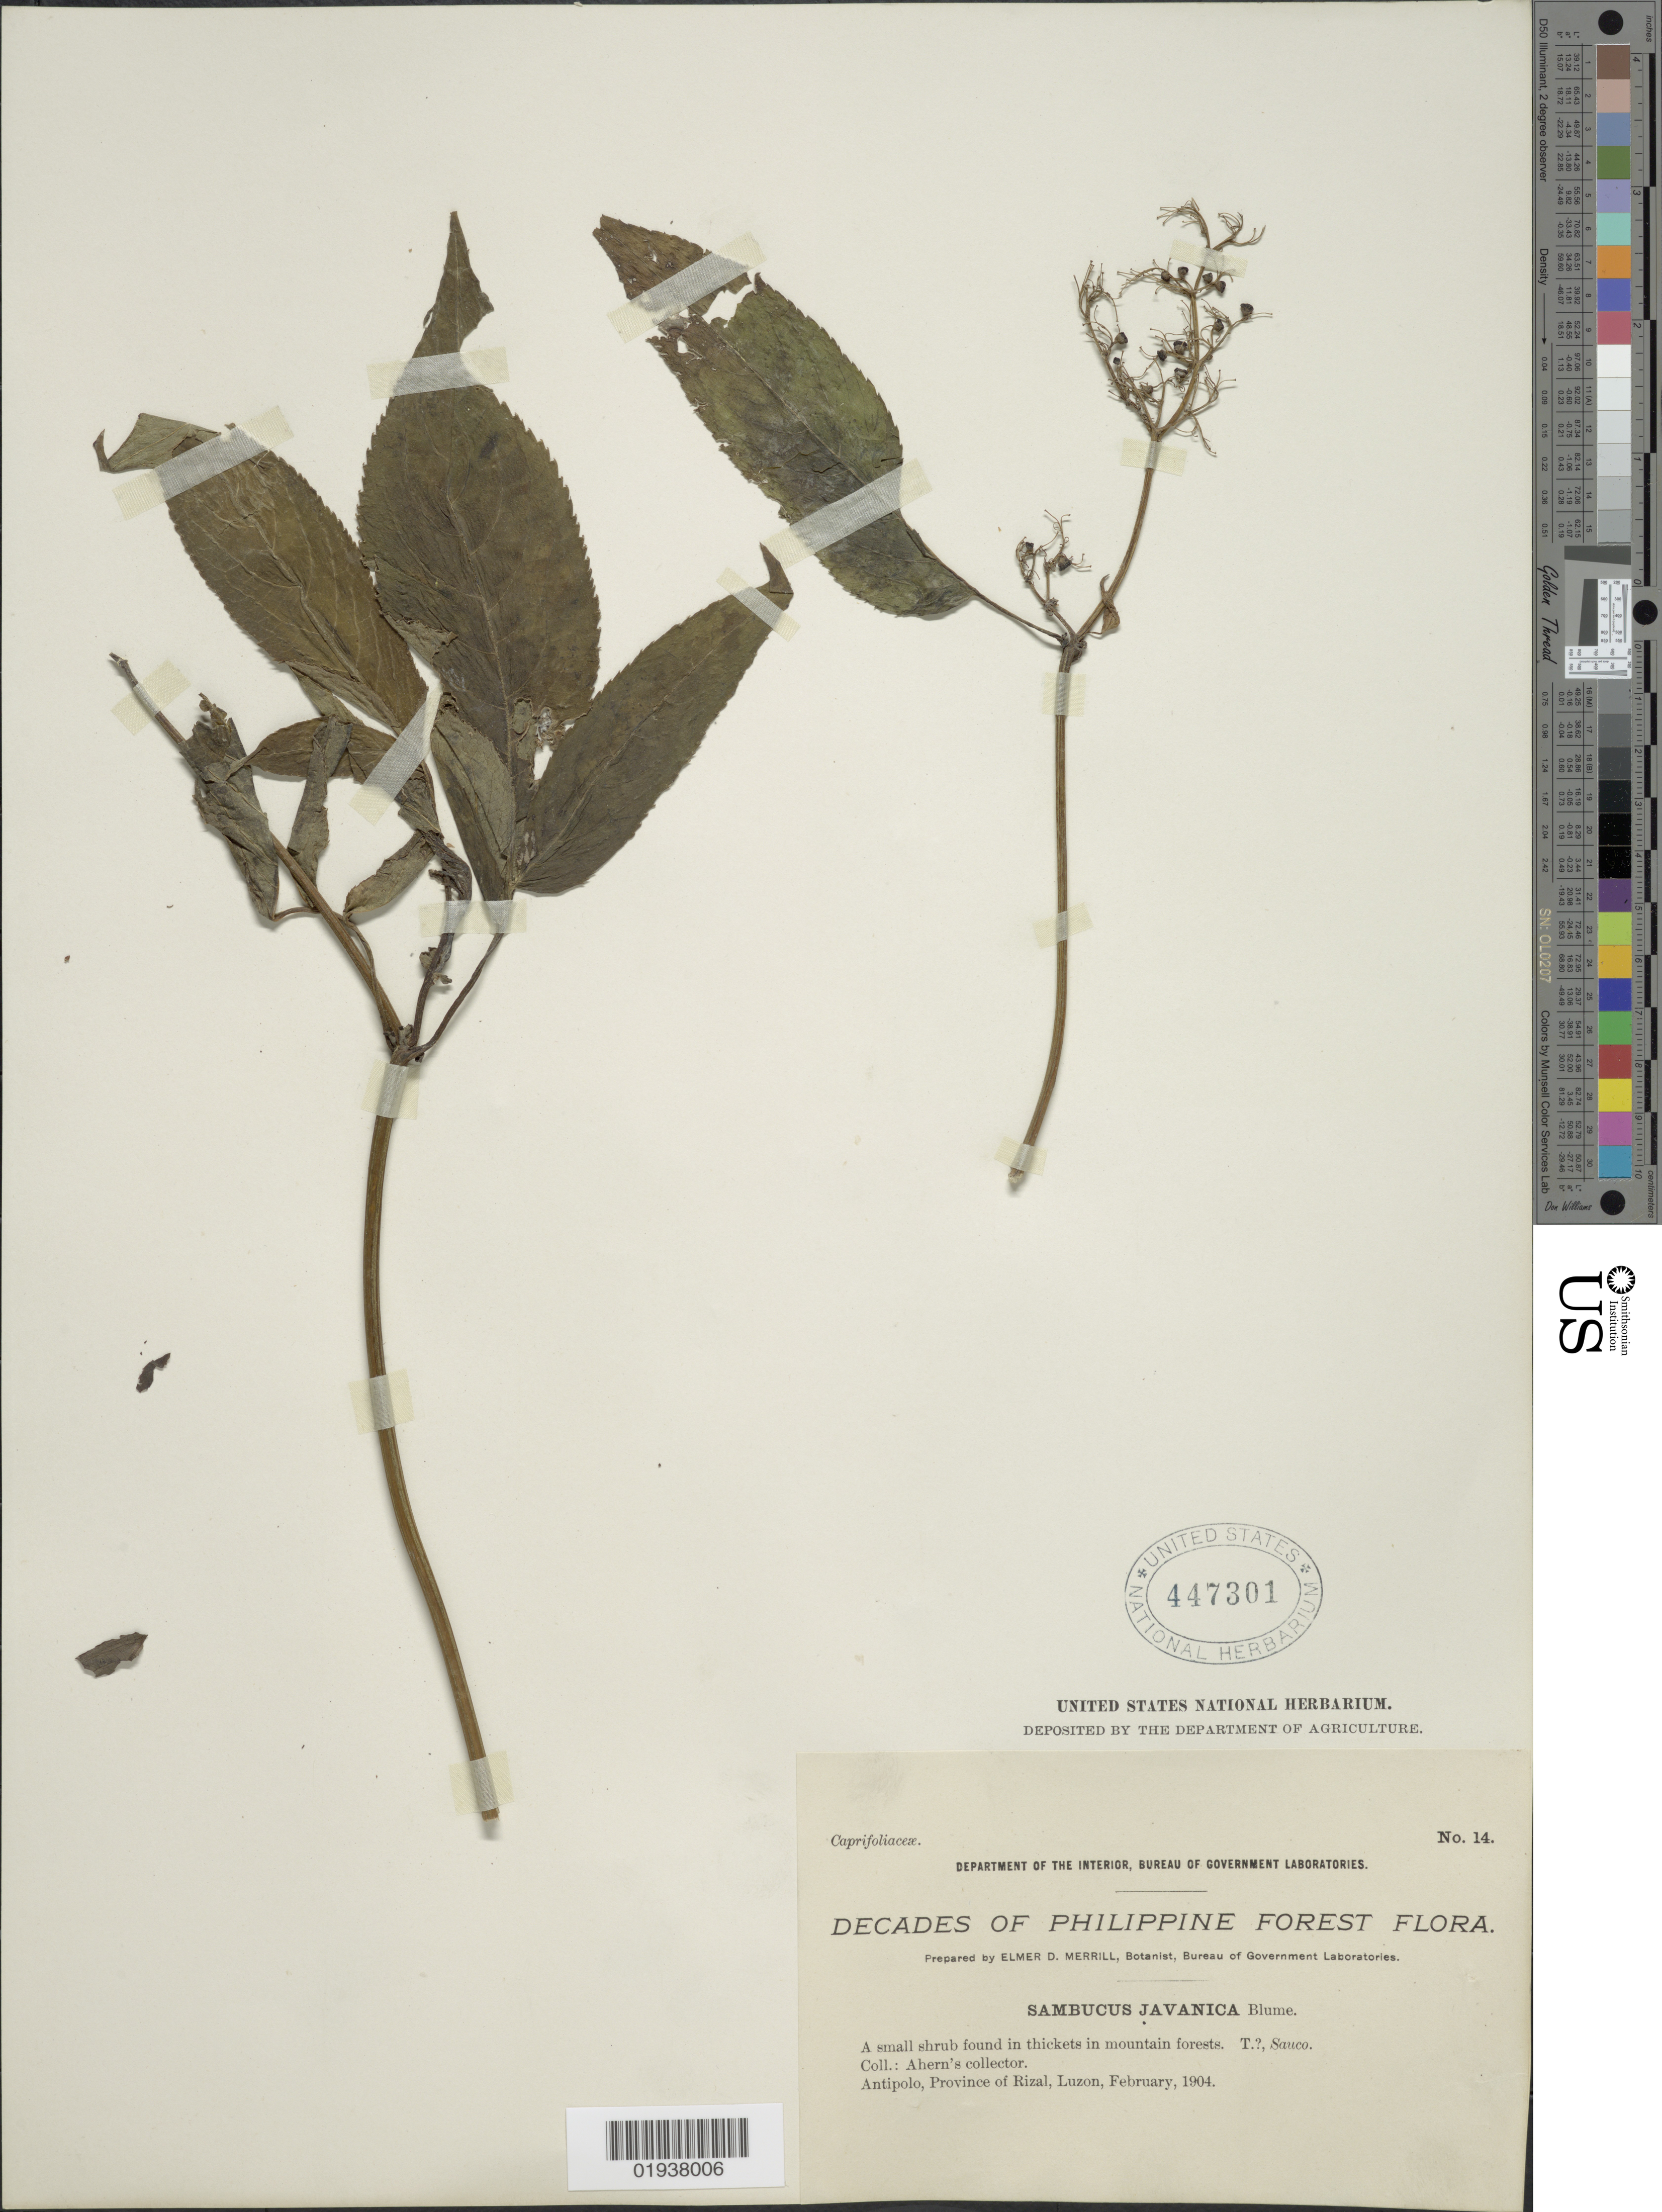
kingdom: Plantae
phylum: Tracheophyta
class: Magnoliopsida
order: Dipsacales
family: Viburnaceae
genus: Sambucus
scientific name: Sambucus javanica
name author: Blume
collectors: Ahern's collector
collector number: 14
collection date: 1904-02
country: Philippines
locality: Antipolo, Province of Rizal, Luzon, Decades of Philippine Forest Flora.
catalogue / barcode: US 447301